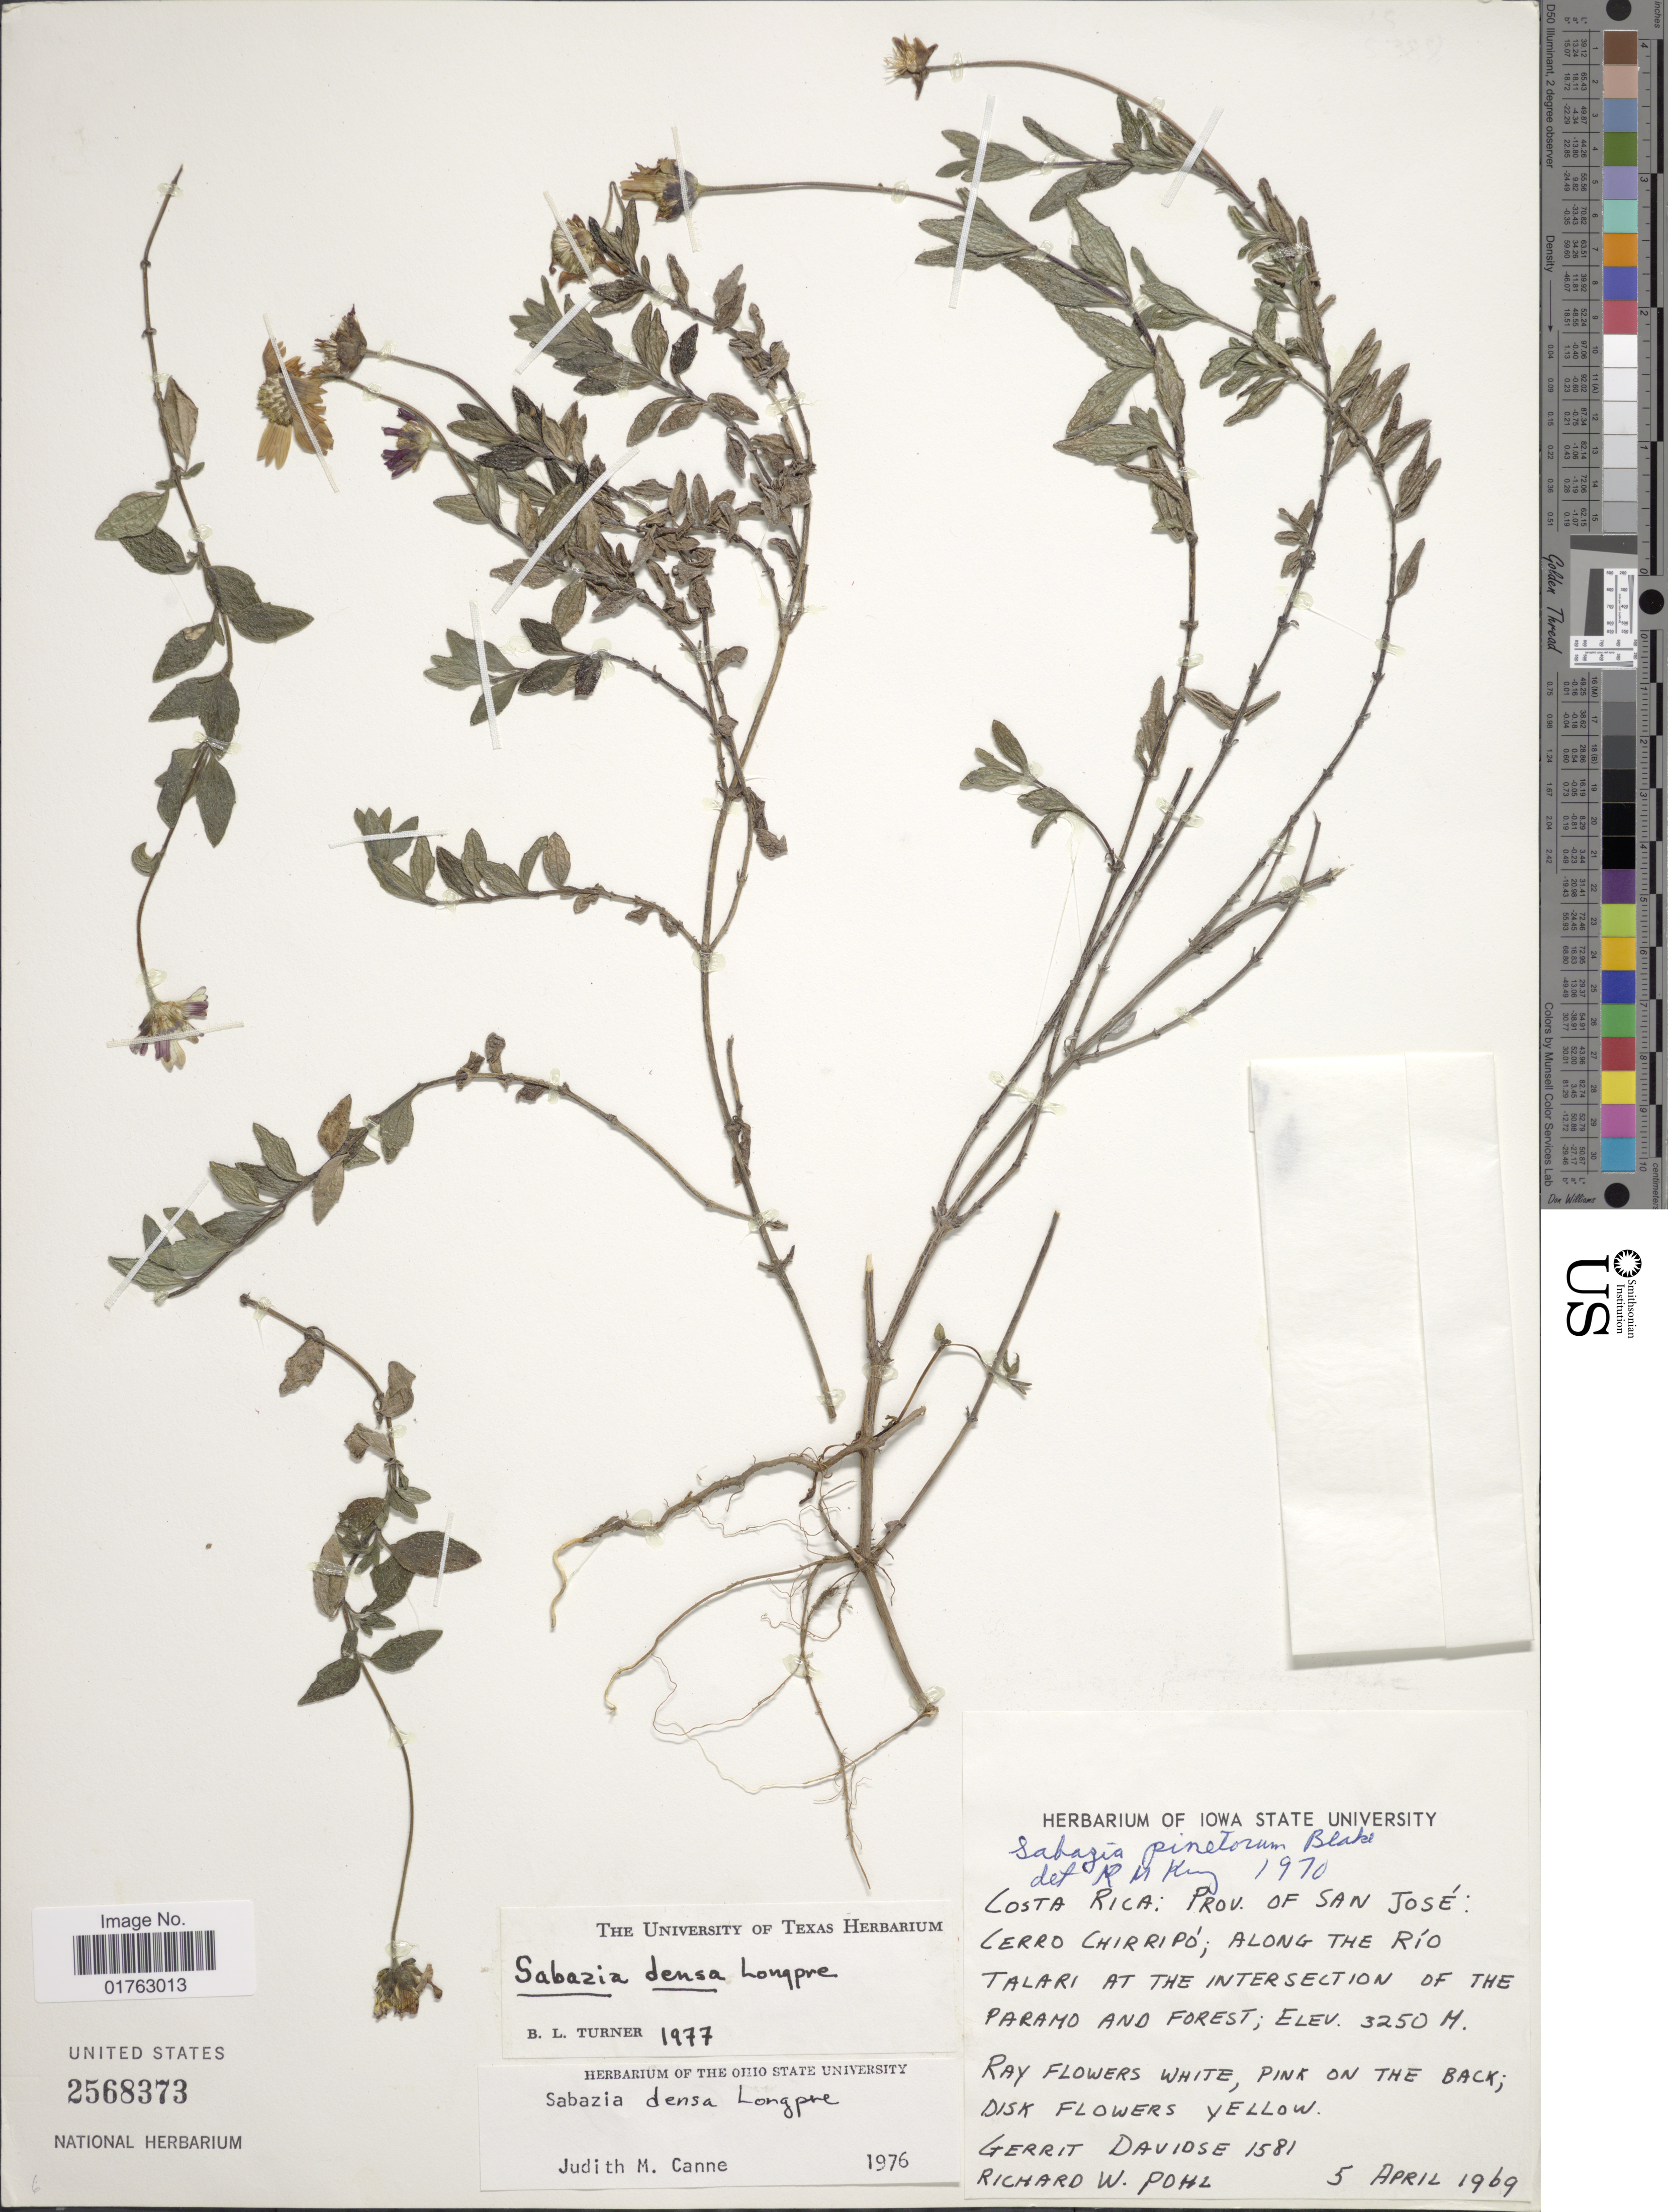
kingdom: Plantae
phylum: Tracheophyta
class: Magnoliopsida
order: Asterales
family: Asteraceae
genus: Sabazia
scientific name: Sabazia densa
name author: Longpre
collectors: G. Davidse & R. W. Pohl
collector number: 1581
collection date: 1969-04-05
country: Costa Rica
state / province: San José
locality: Cerro Chirripo, Along the Rio Talari at the Intersection of the Paramo and forest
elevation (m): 3250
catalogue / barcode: US 2568373